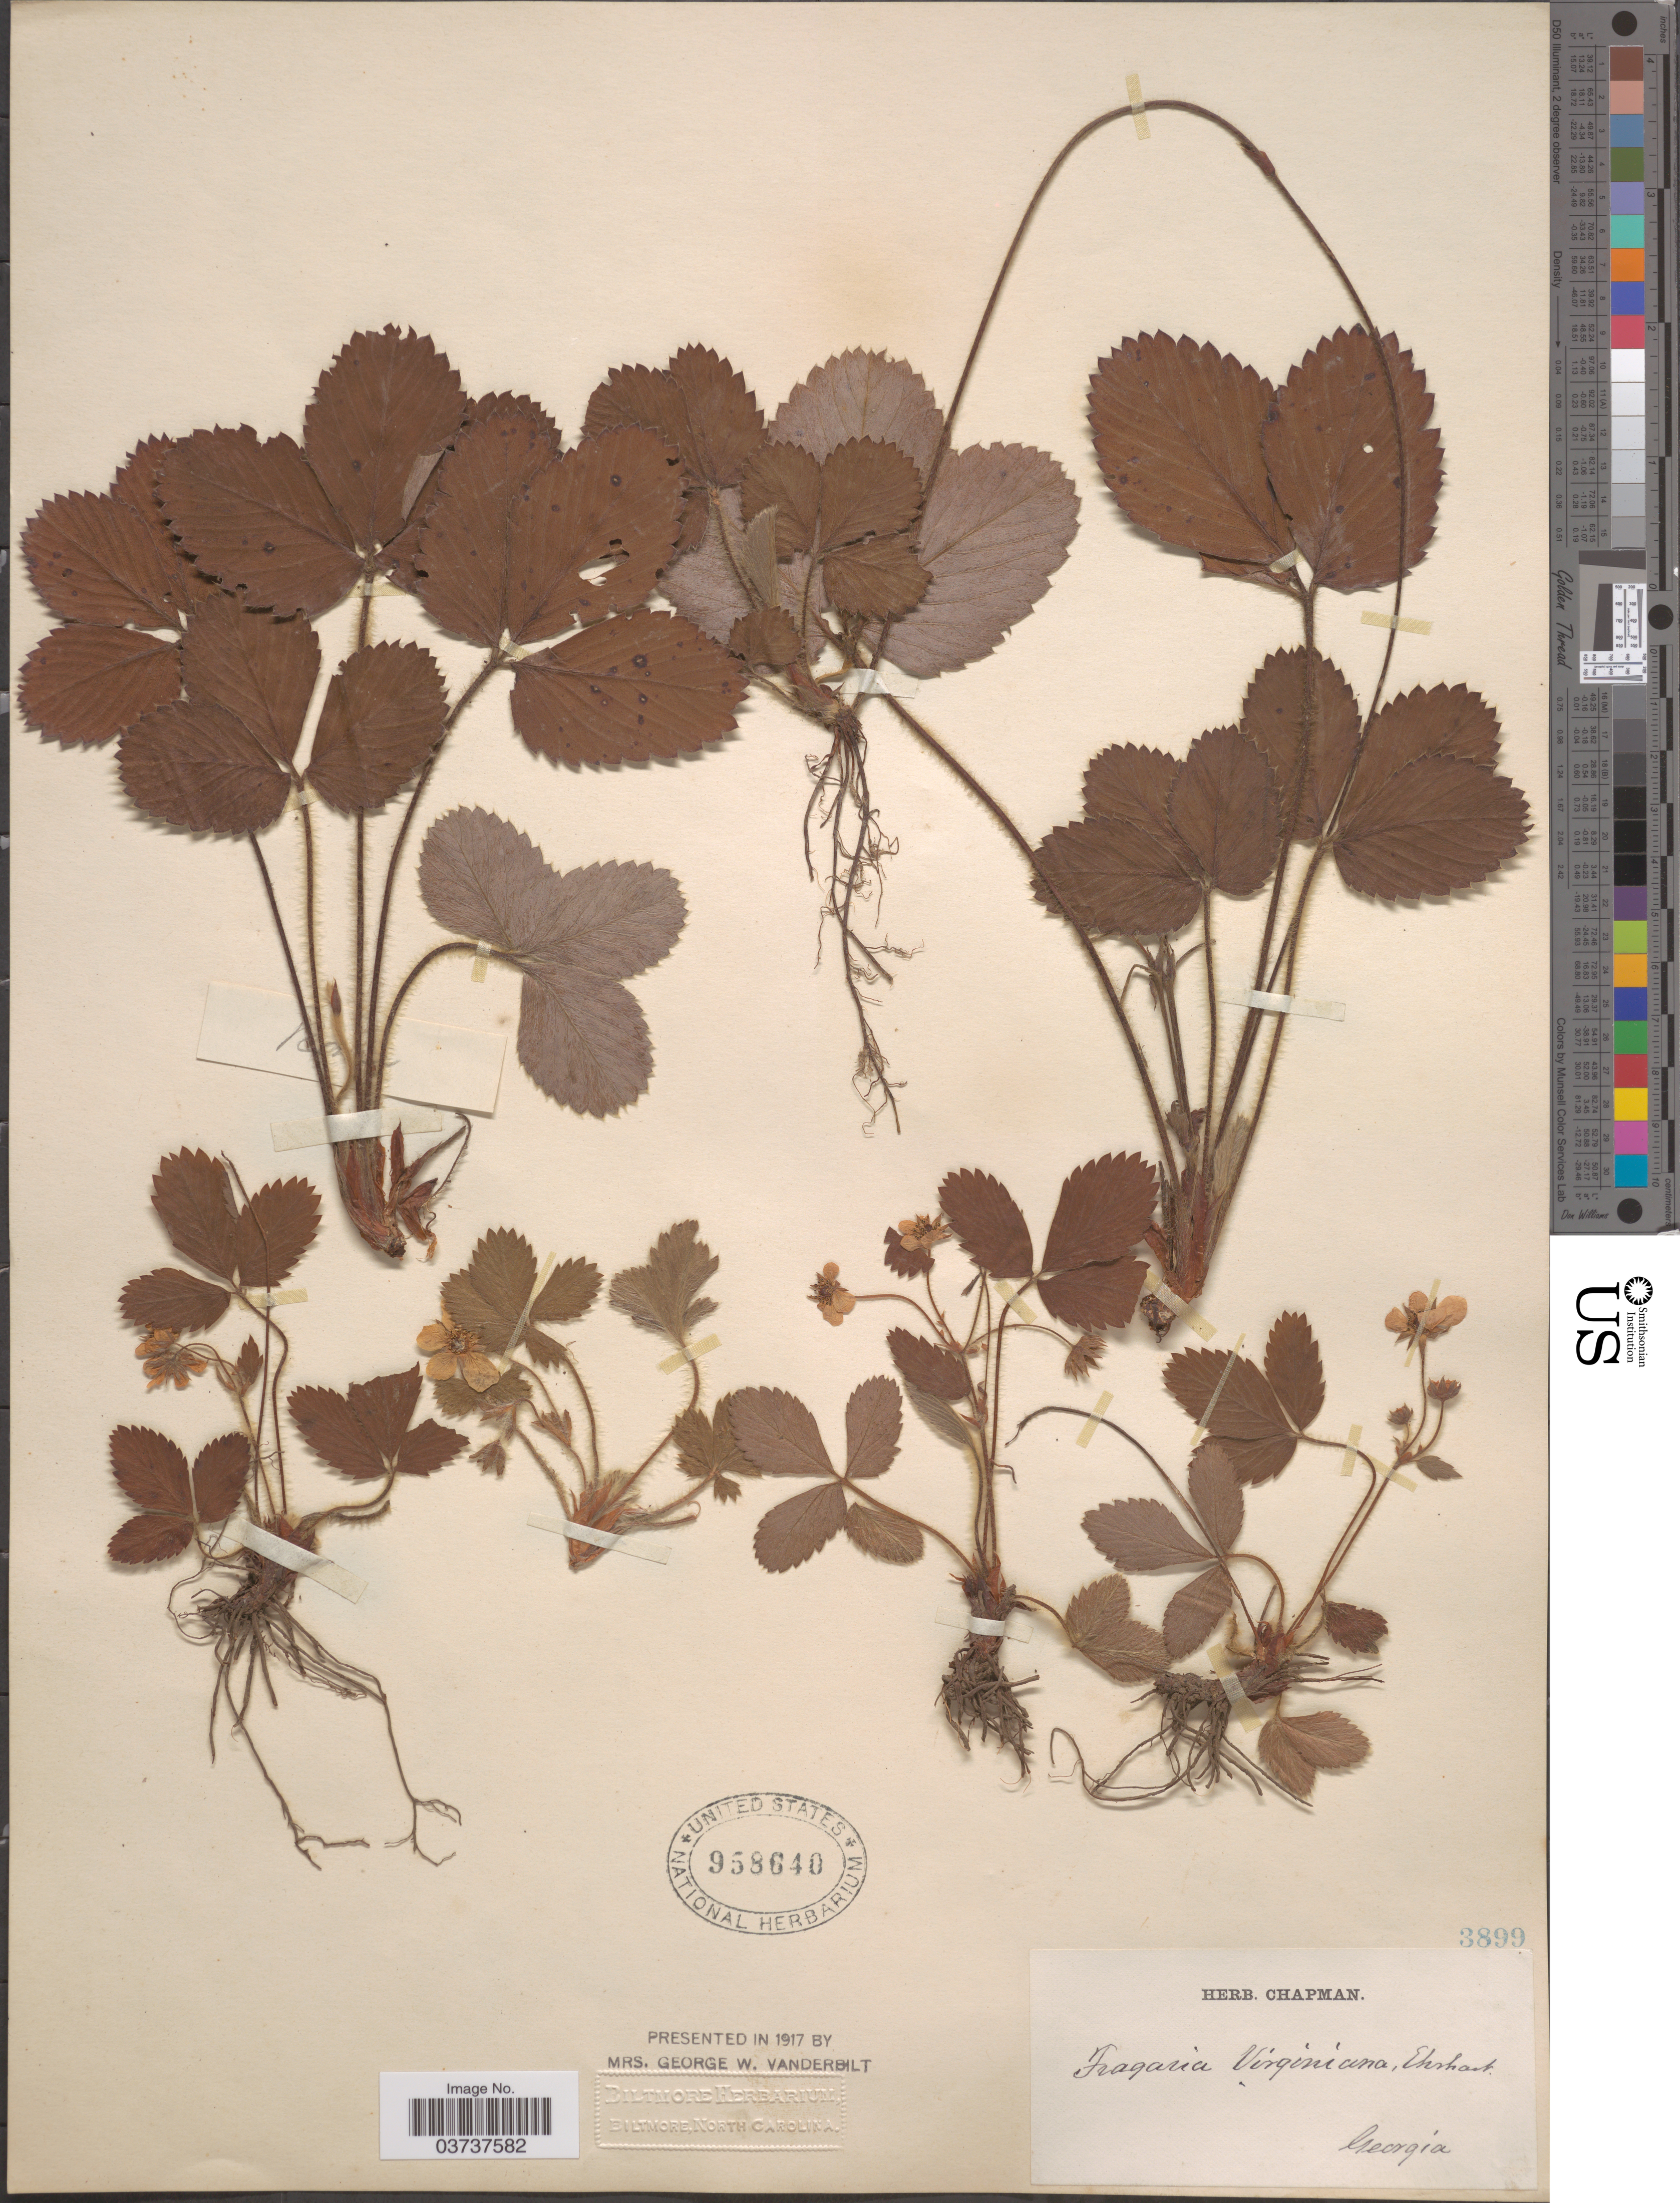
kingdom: Plantae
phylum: Tracheophyta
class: Magnoliopsida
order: Rosales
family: Rosaceae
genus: Fragaria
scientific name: Fragaria virginiana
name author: Mill.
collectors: ex herb. Chapman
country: United States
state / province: Georgia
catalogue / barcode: US 958640